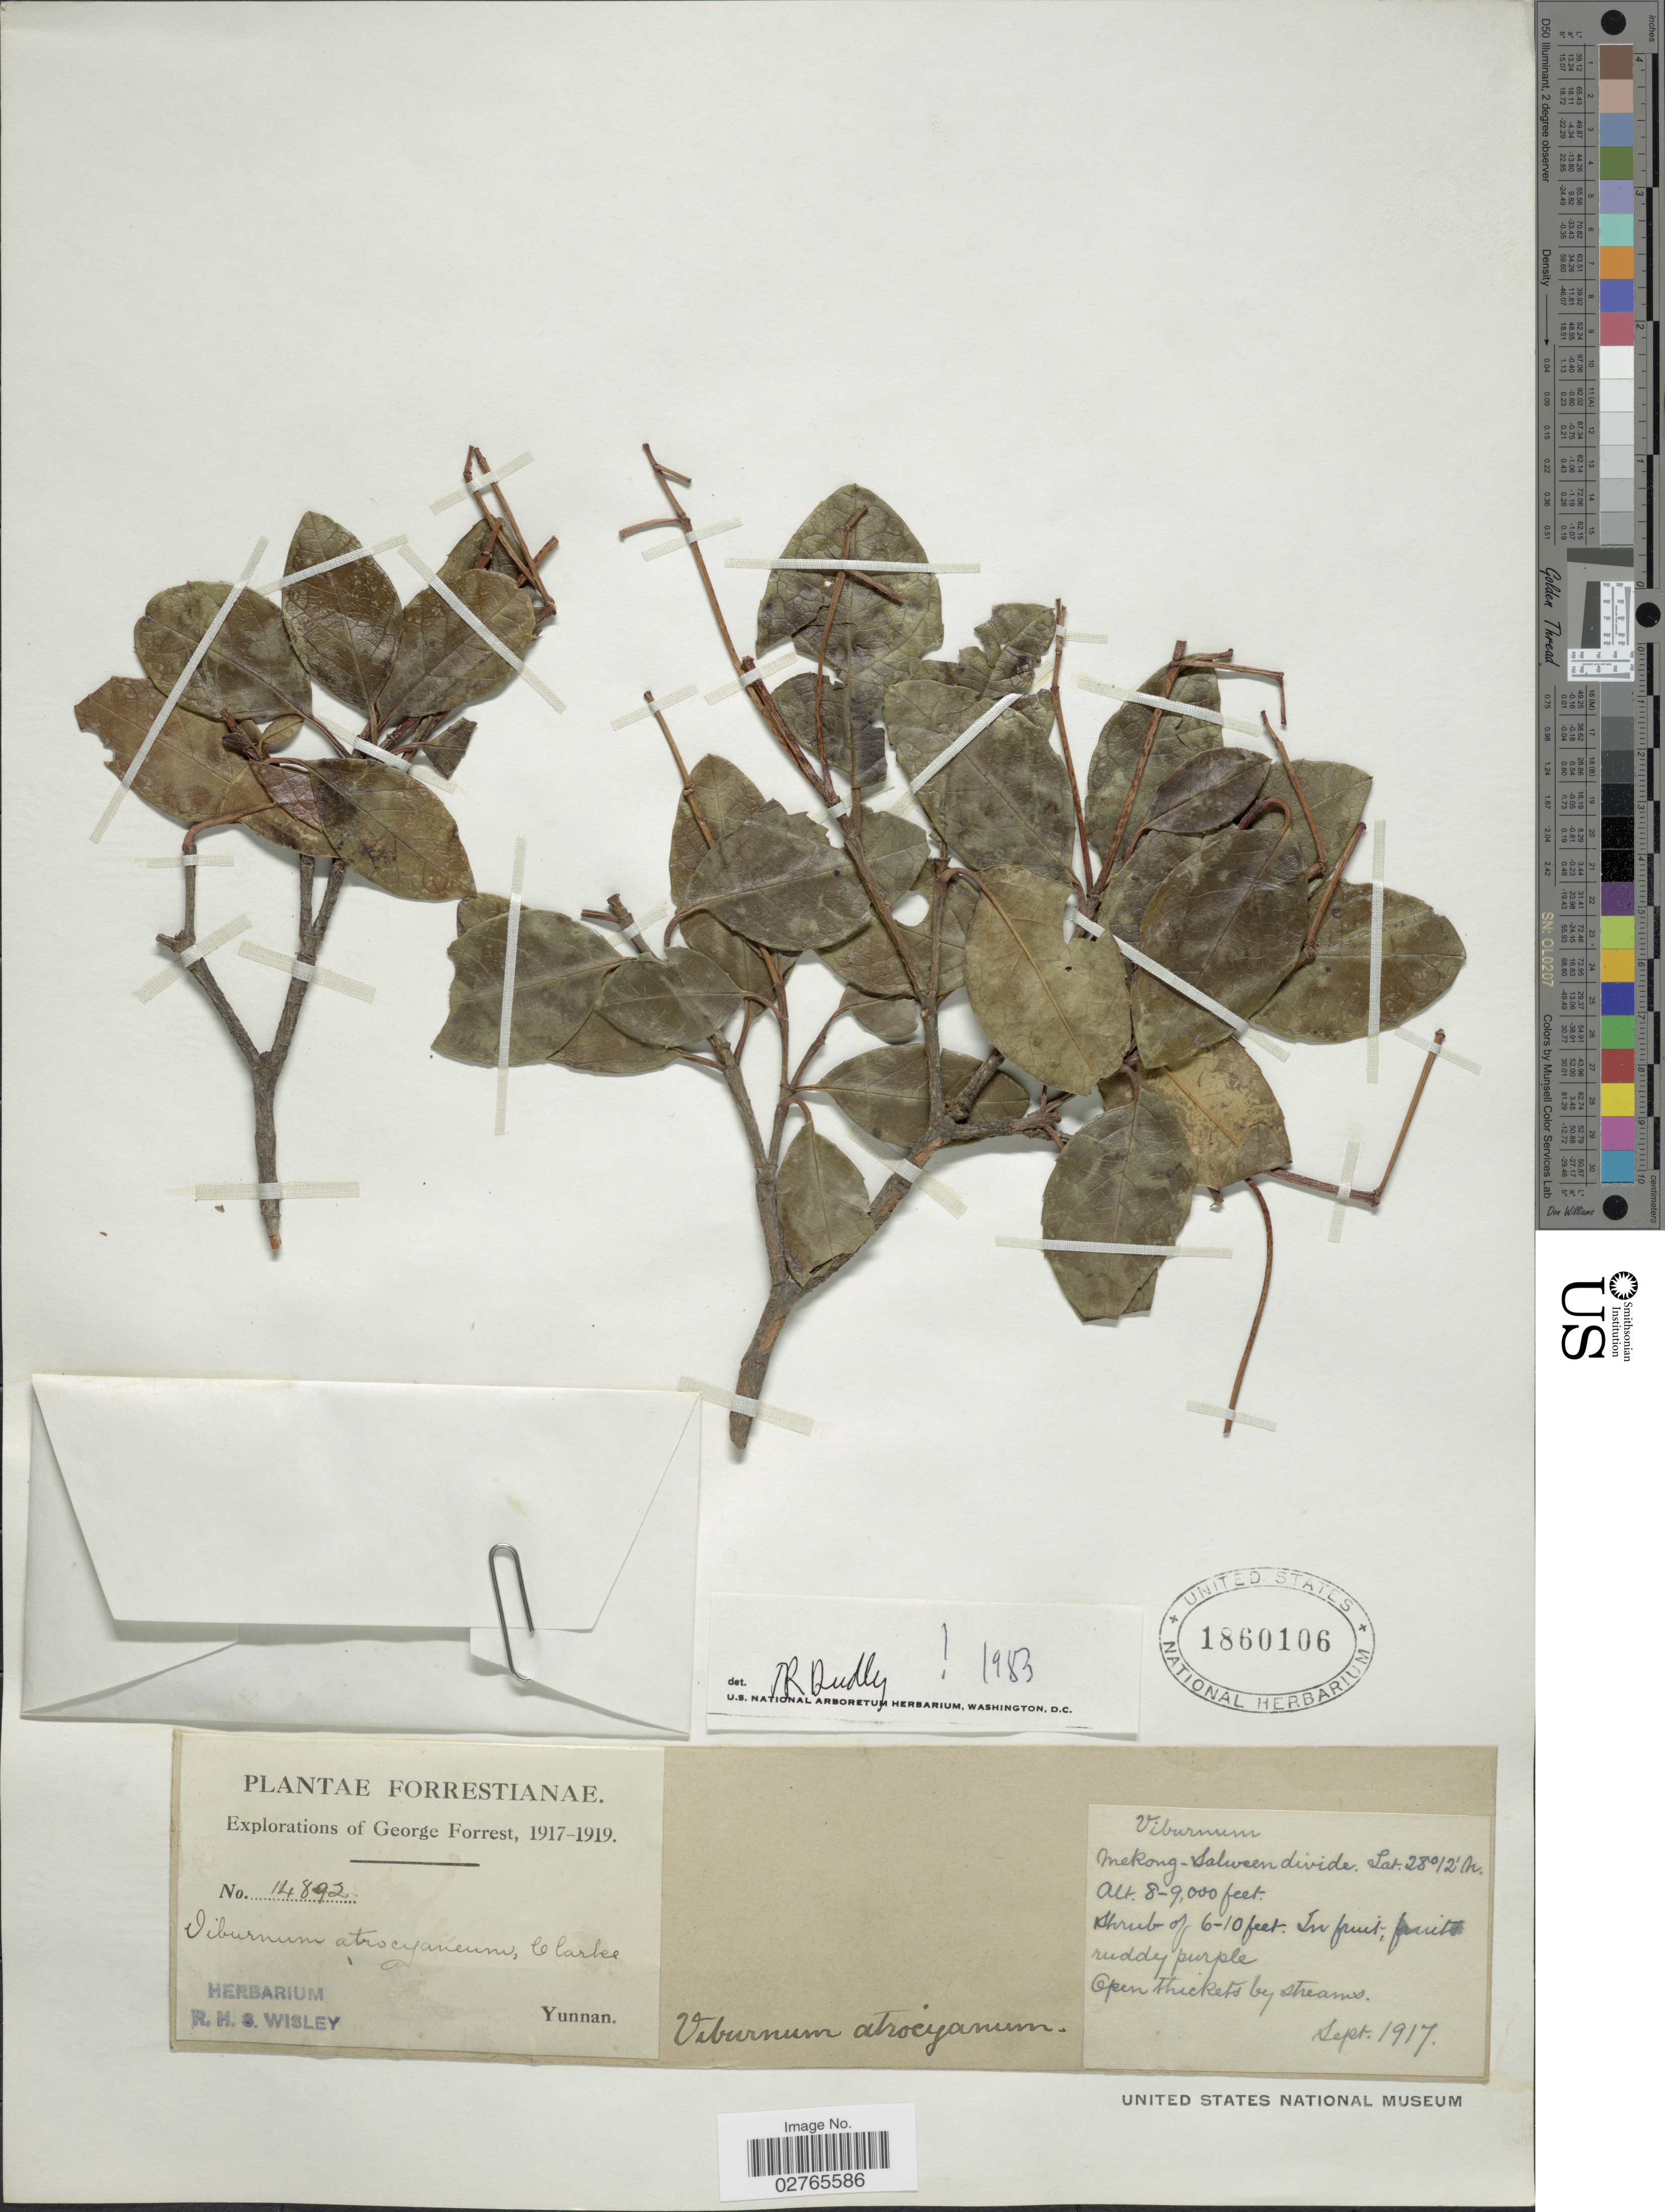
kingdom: Plantae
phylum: Tracheophyta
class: Magnoliopsida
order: Dipsacales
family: Viburnaceae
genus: Viburnum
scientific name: Viburnum atrocyaneum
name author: C.B. Clarke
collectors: G. Forrest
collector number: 14892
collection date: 1917-09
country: China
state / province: Yunnan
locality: Mekong-Salween divide.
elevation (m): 2438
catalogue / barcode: US 1860106